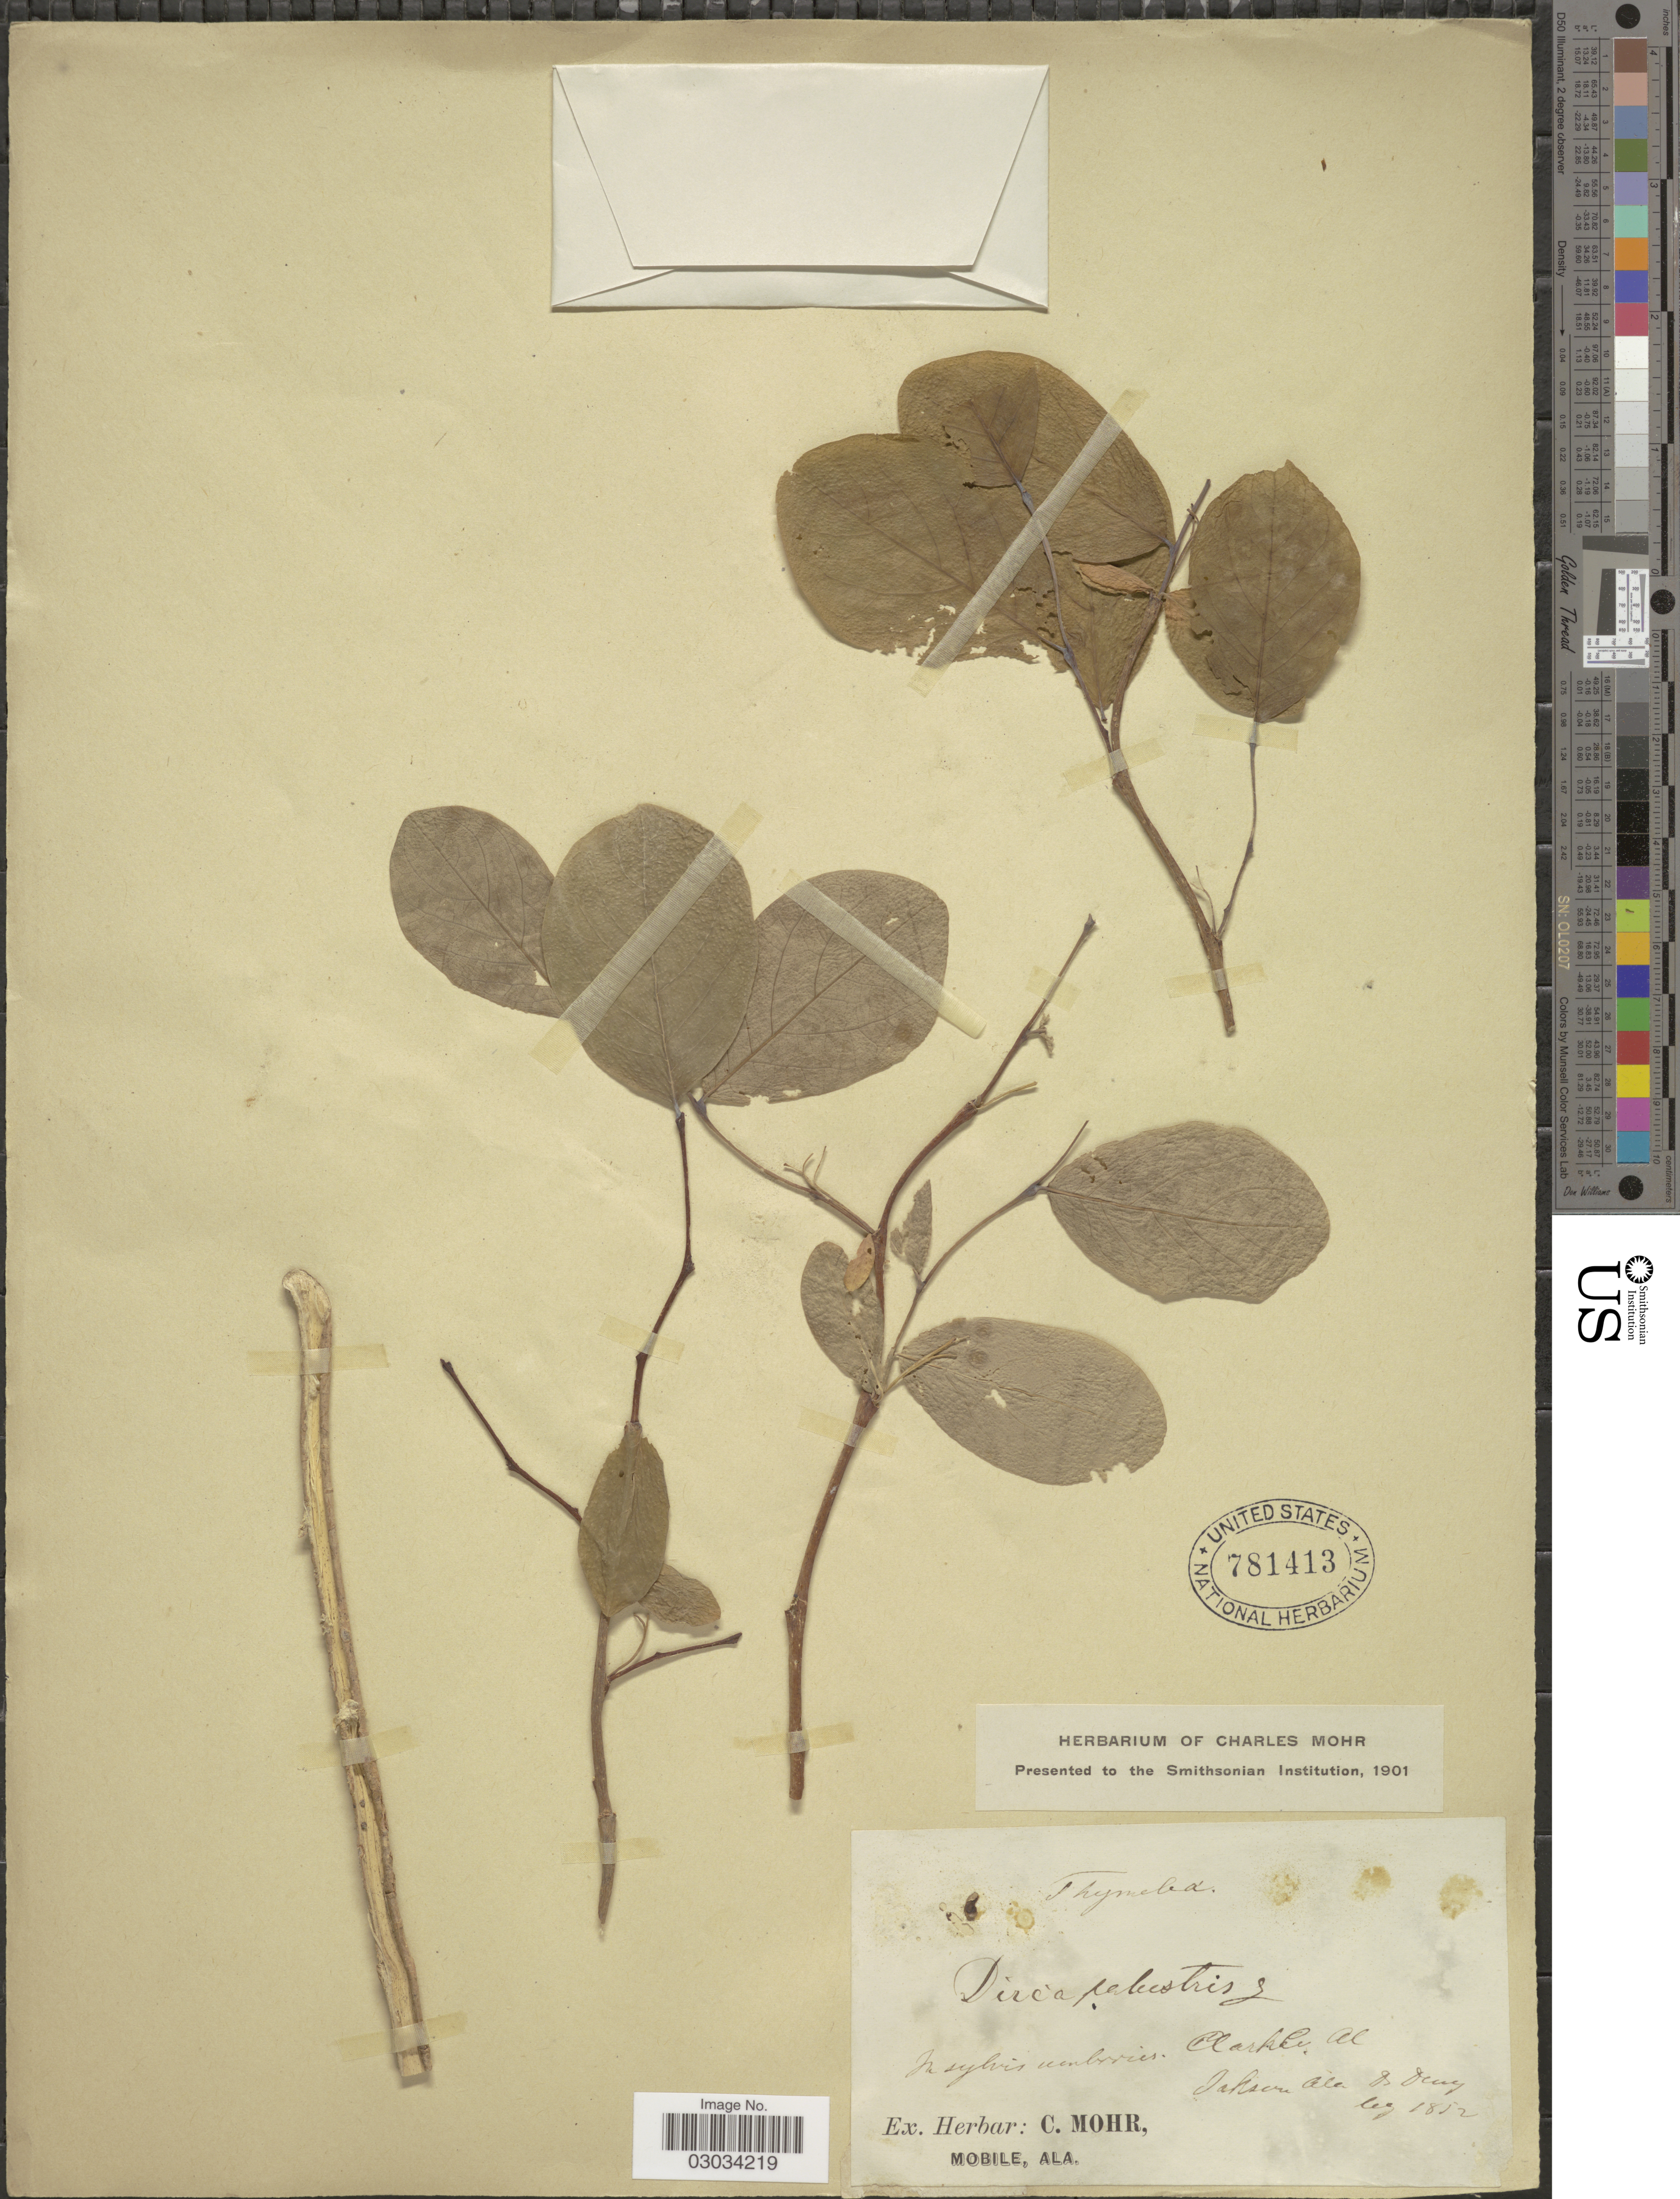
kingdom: Plantae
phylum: Tracheophyta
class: Magnoliopsida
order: Malvales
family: Thymelaeaceae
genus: Dirca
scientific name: Dirca palustris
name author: L.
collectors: -. Deny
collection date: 1852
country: United States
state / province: Alabama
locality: Clark Co. Jackson.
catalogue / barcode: US 781413